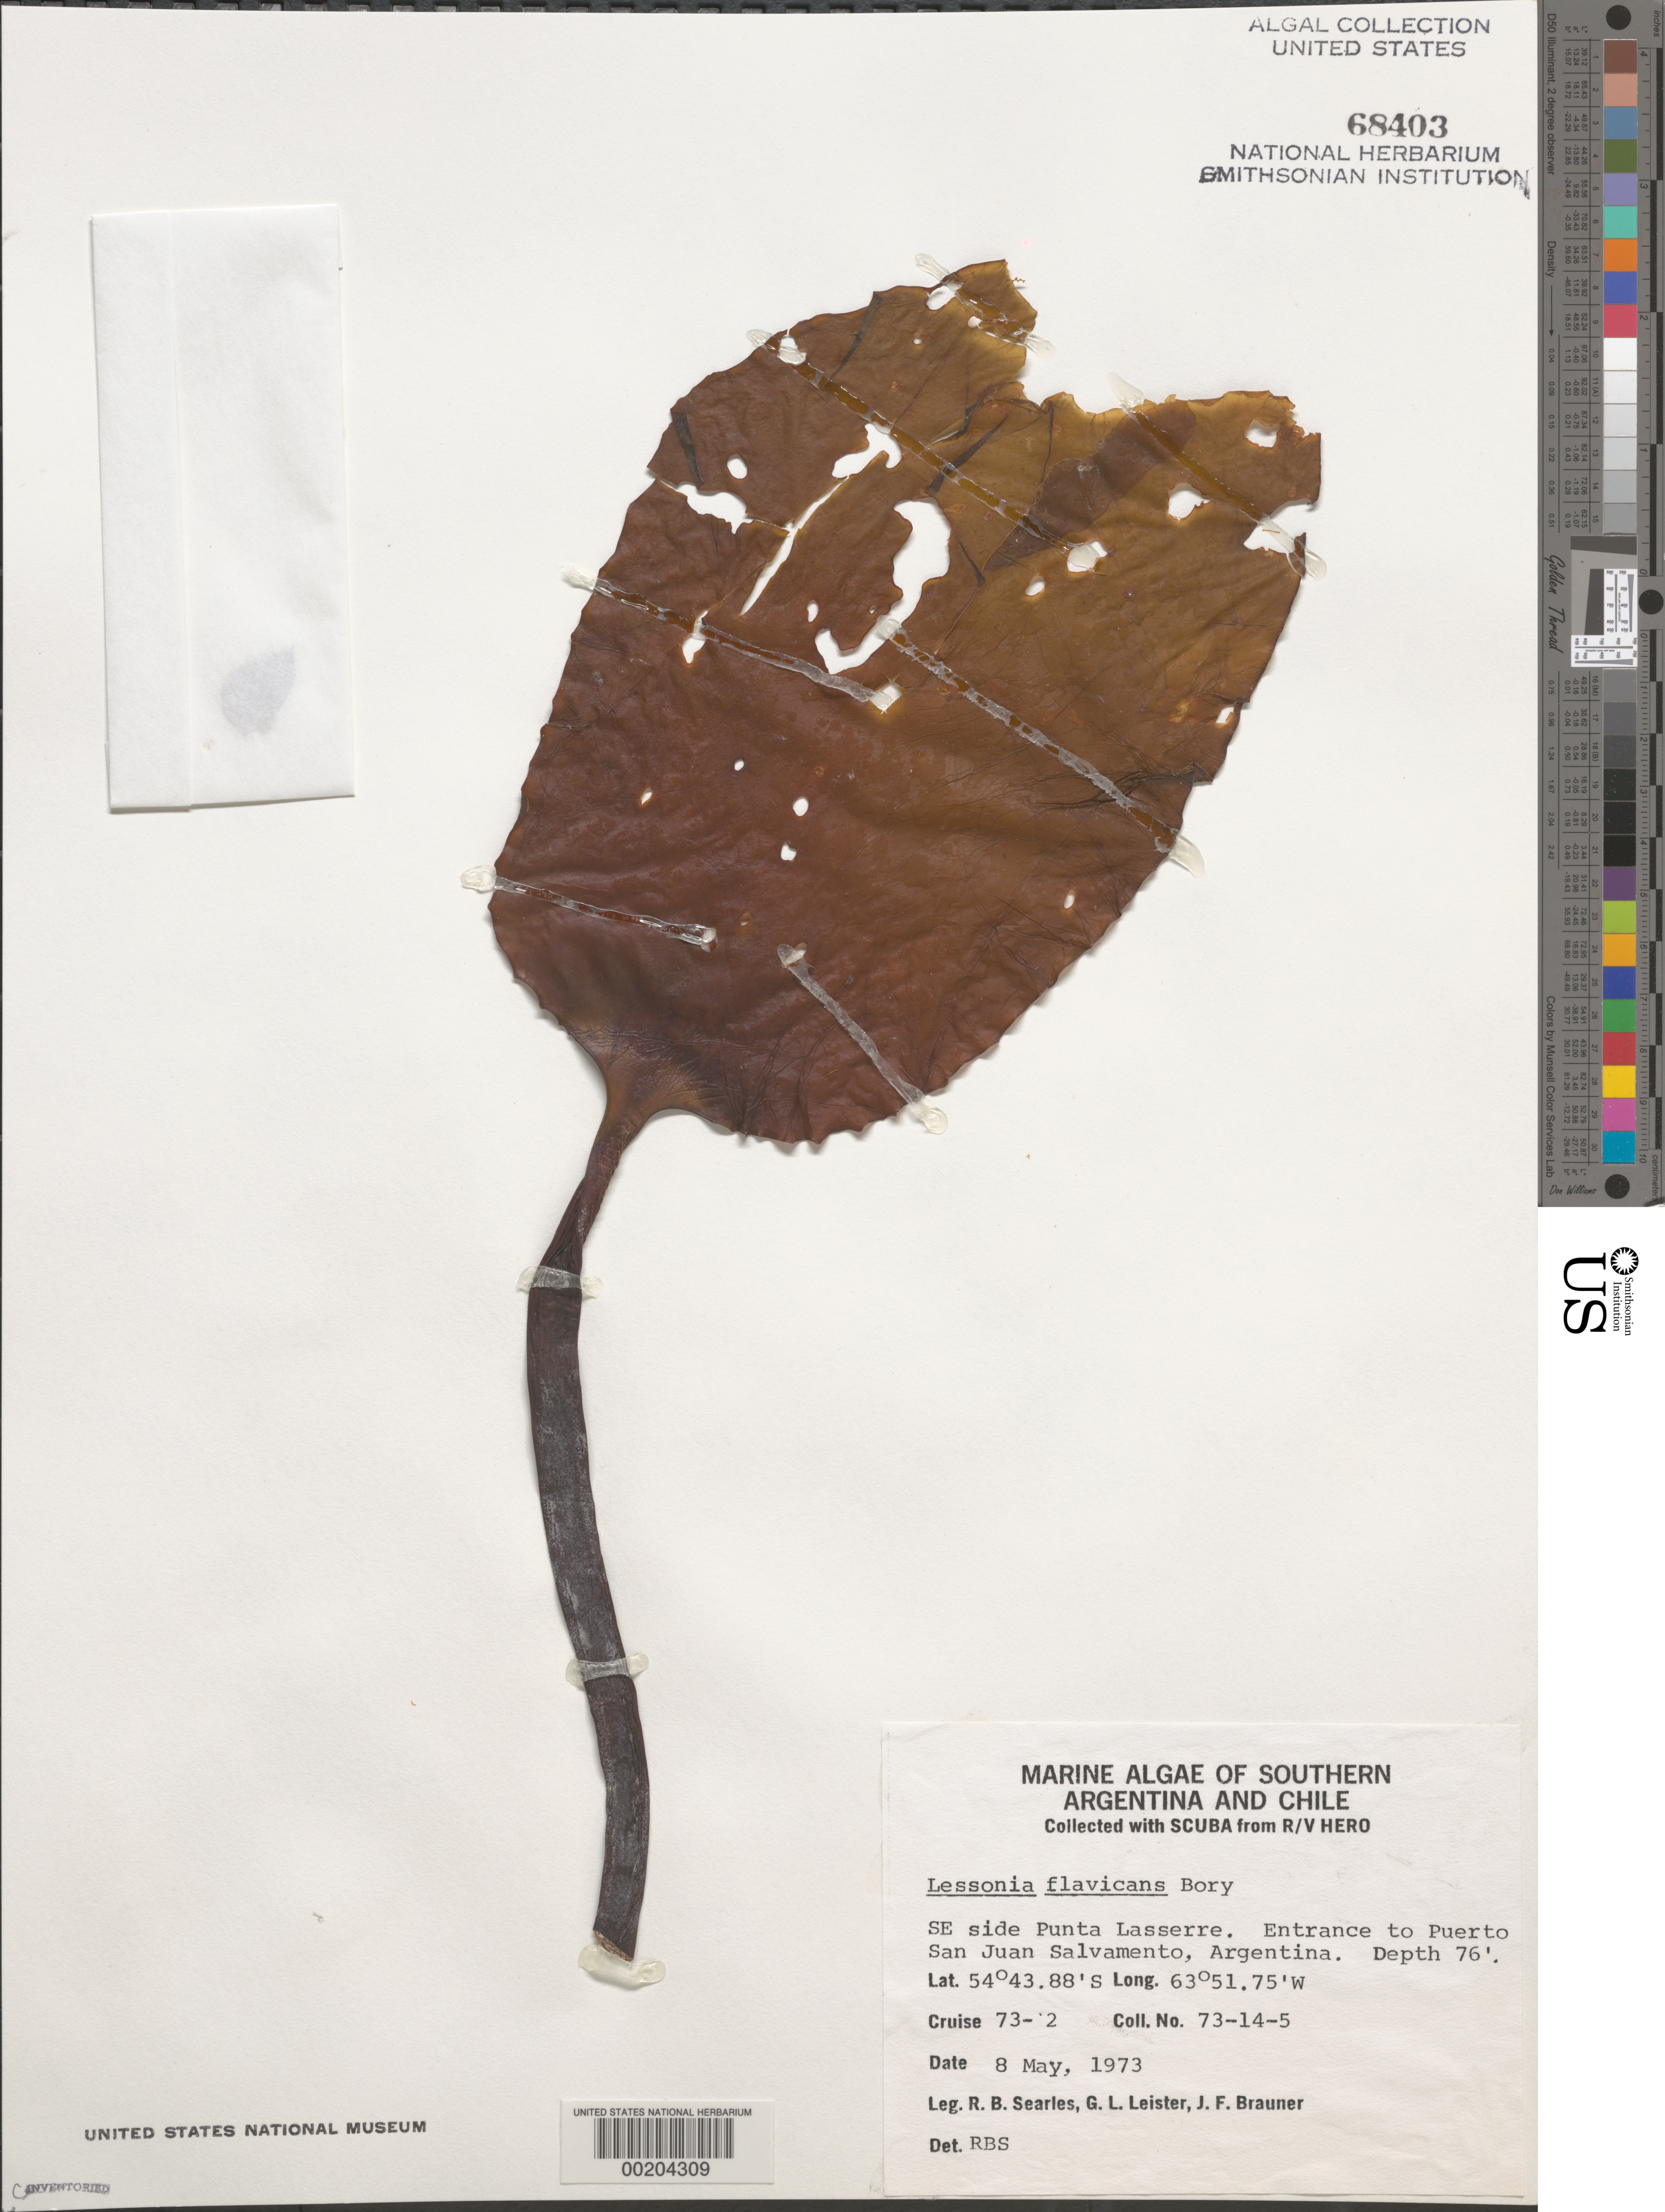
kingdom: Chromista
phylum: Ochrophyta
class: Phaeophyceae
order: Laminariales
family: Lessoniaceae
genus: Lessonia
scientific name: Lessonia flavicans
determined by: Searles, R. B.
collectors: R. Searles, G. Leister & J. F. Brauner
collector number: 73-14-5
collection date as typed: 08 May 1973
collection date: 1973-05-08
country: Argentina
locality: Punta Lasserre, Puerto San Juan Salvamento entrance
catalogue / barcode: US 68403